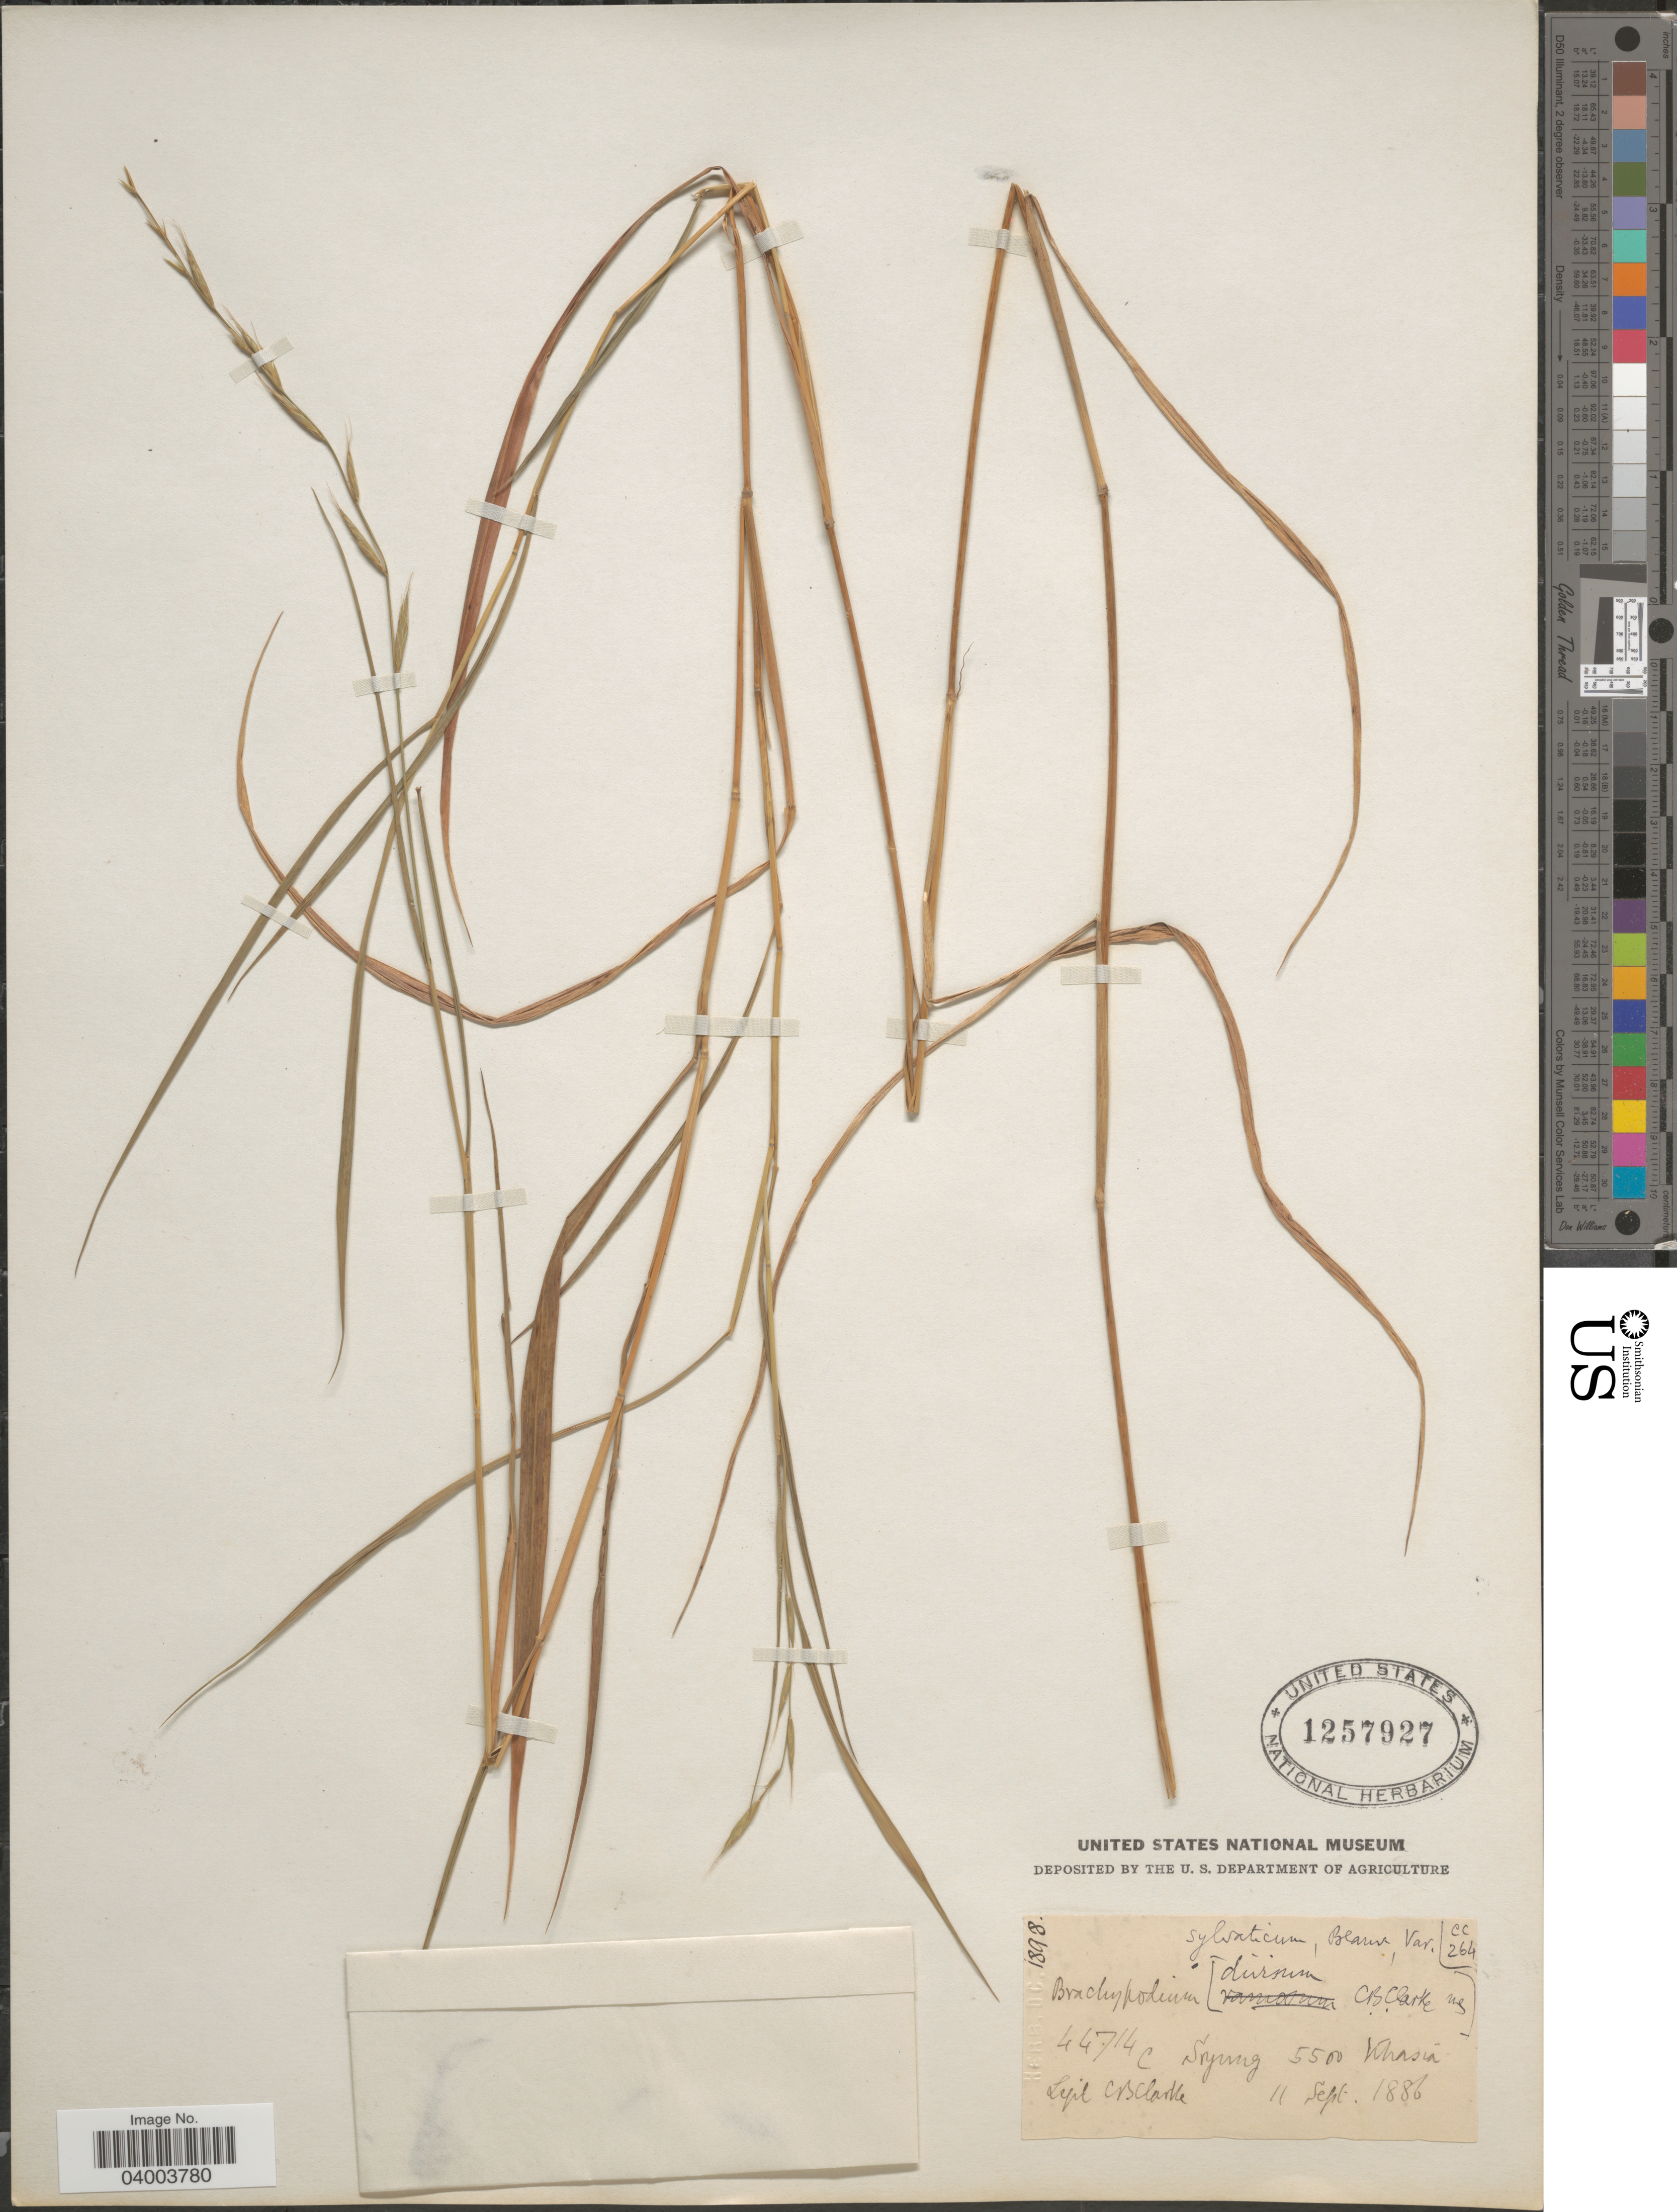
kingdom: Plantae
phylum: Tracheophyta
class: Liliopsida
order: Poales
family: Poaceae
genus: Brachypodium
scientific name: Brachypodium sylvaticum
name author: (Huds.) P. Beauv.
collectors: C. B. Clarke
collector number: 44714C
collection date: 1886-09-11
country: India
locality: Soyung, Khasia.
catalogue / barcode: US 1257927